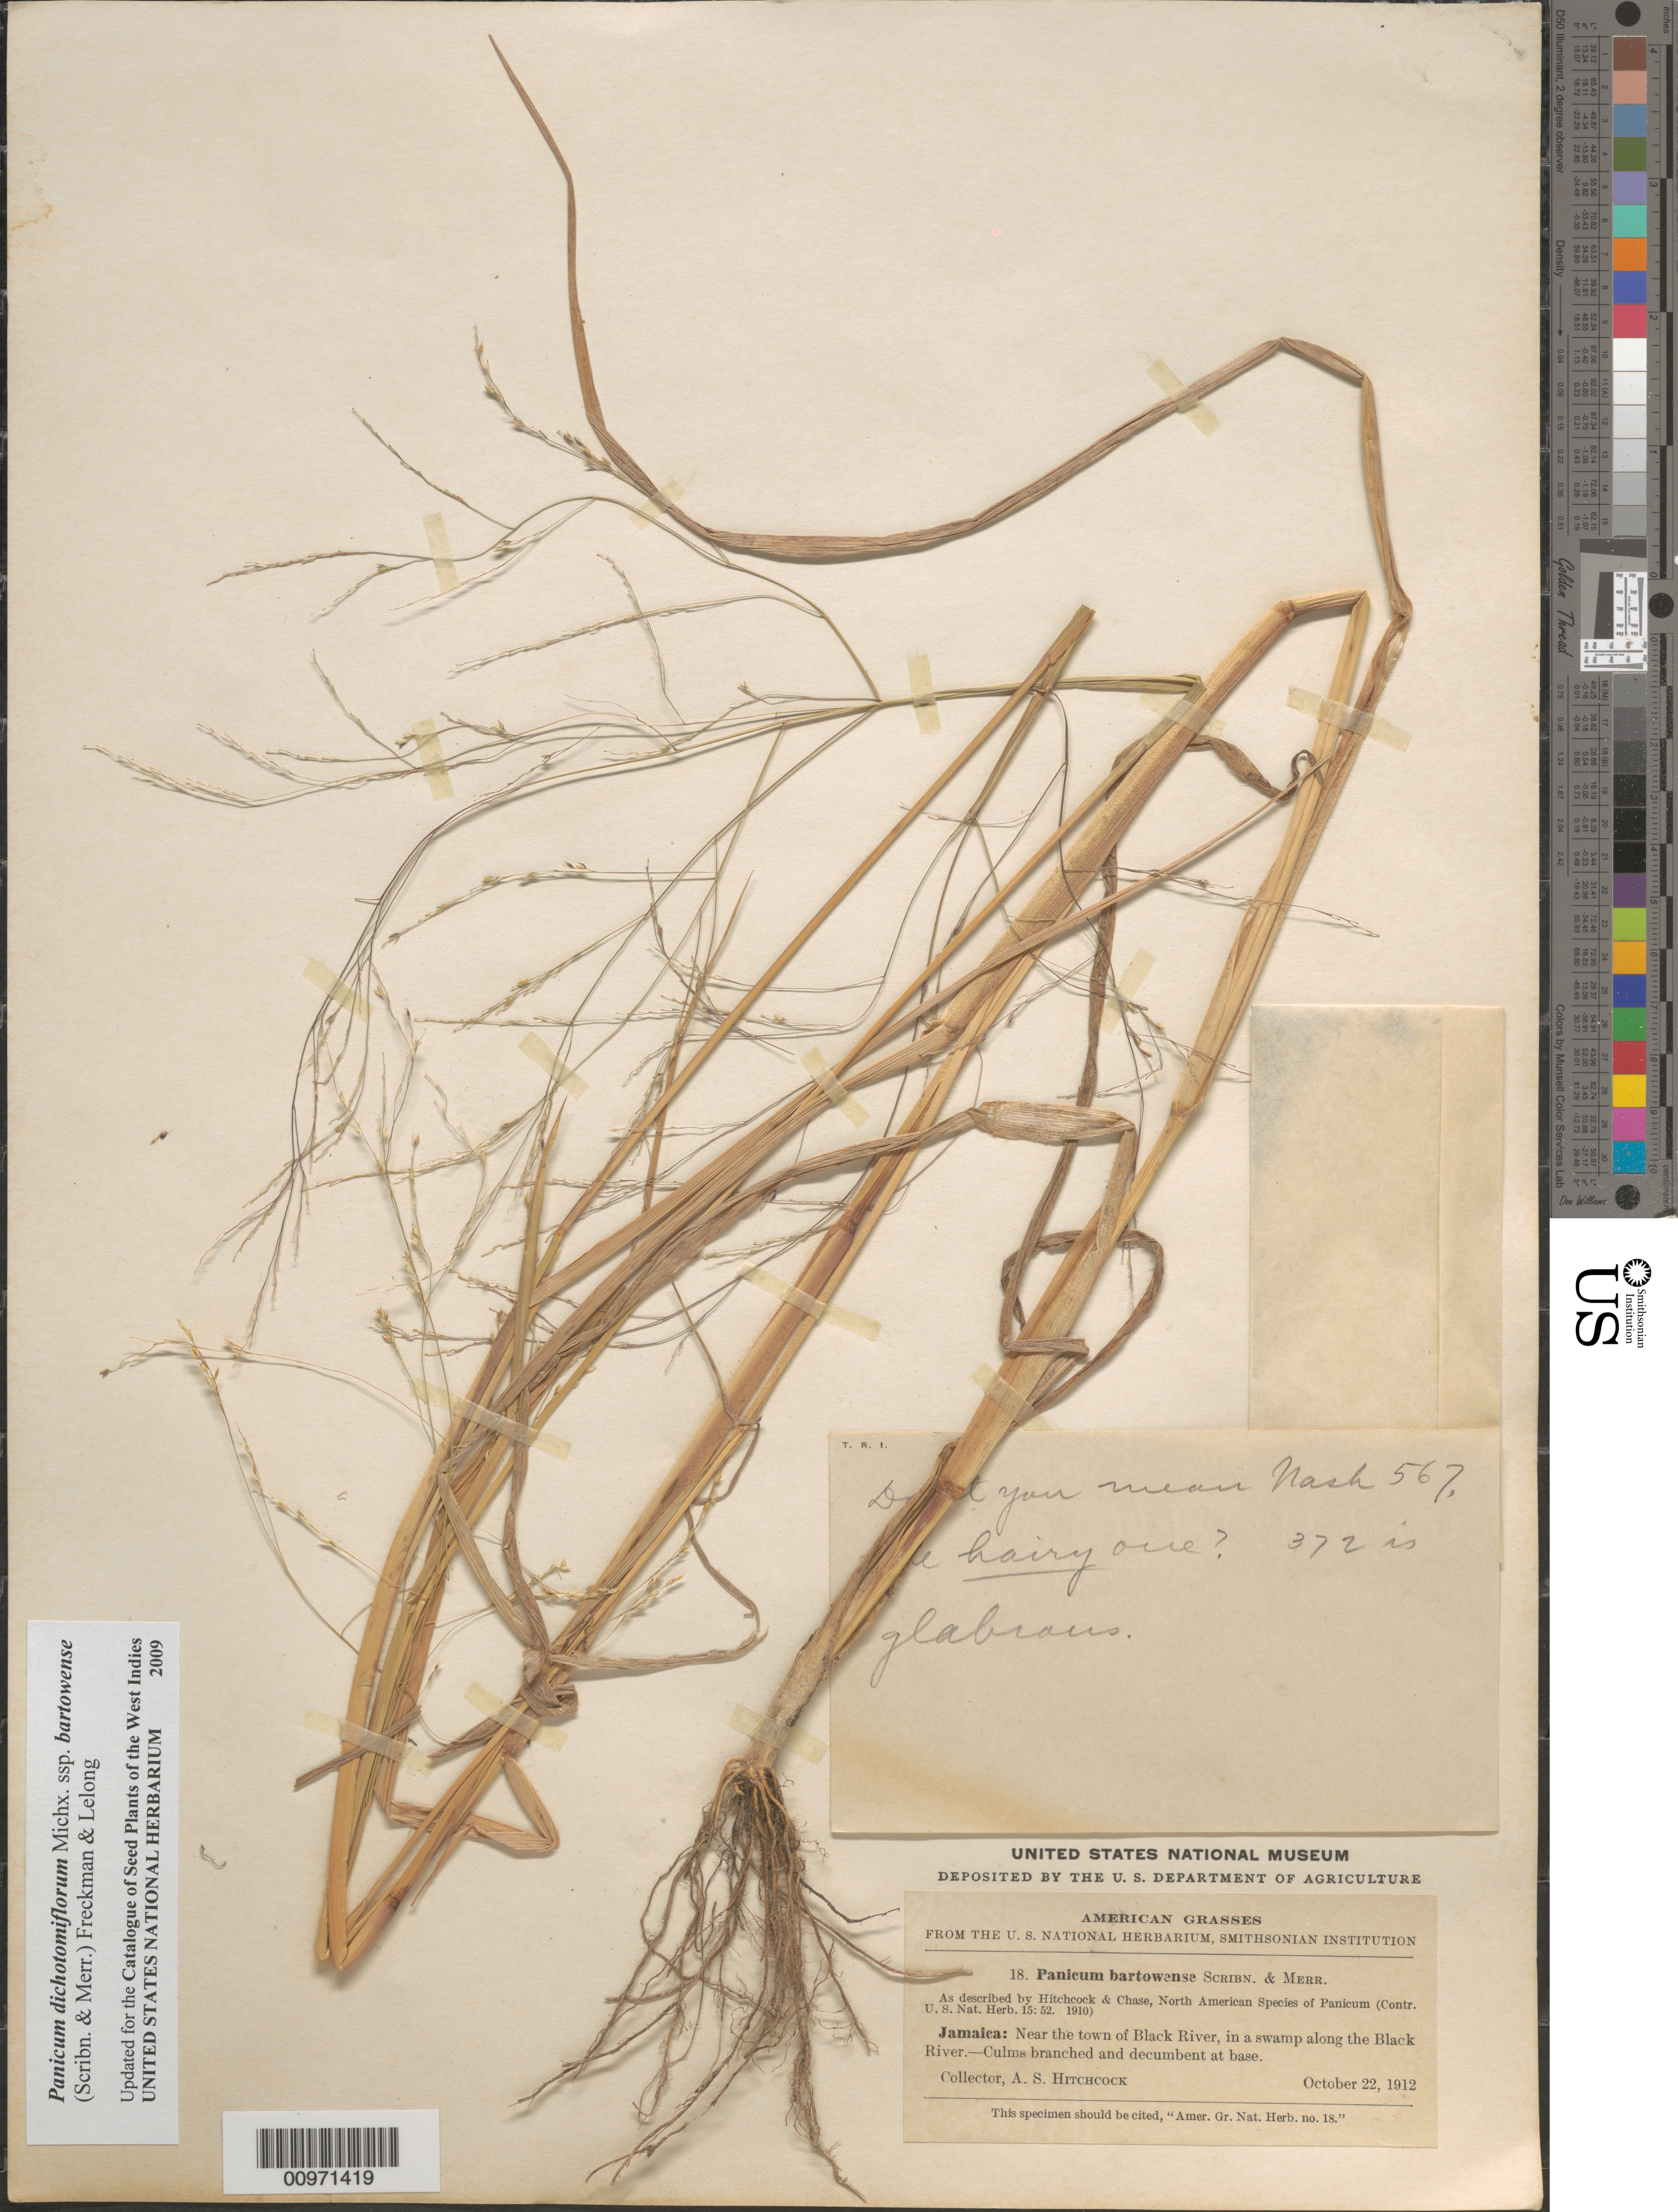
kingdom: Plantae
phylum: Tracheophyta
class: Liliopsida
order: Poales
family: Poaceae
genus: Panicum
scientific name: Panicum dichotomiflorum subsp. bartowense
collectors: A. S. Hitchcock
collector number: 18 [?]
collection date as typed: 22 Oct 1912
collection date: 1912-10-22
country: Jamaica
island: Jamaica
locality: Near town of Black River, near the Black River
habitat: In a swamp along river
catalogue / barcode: US 2488394